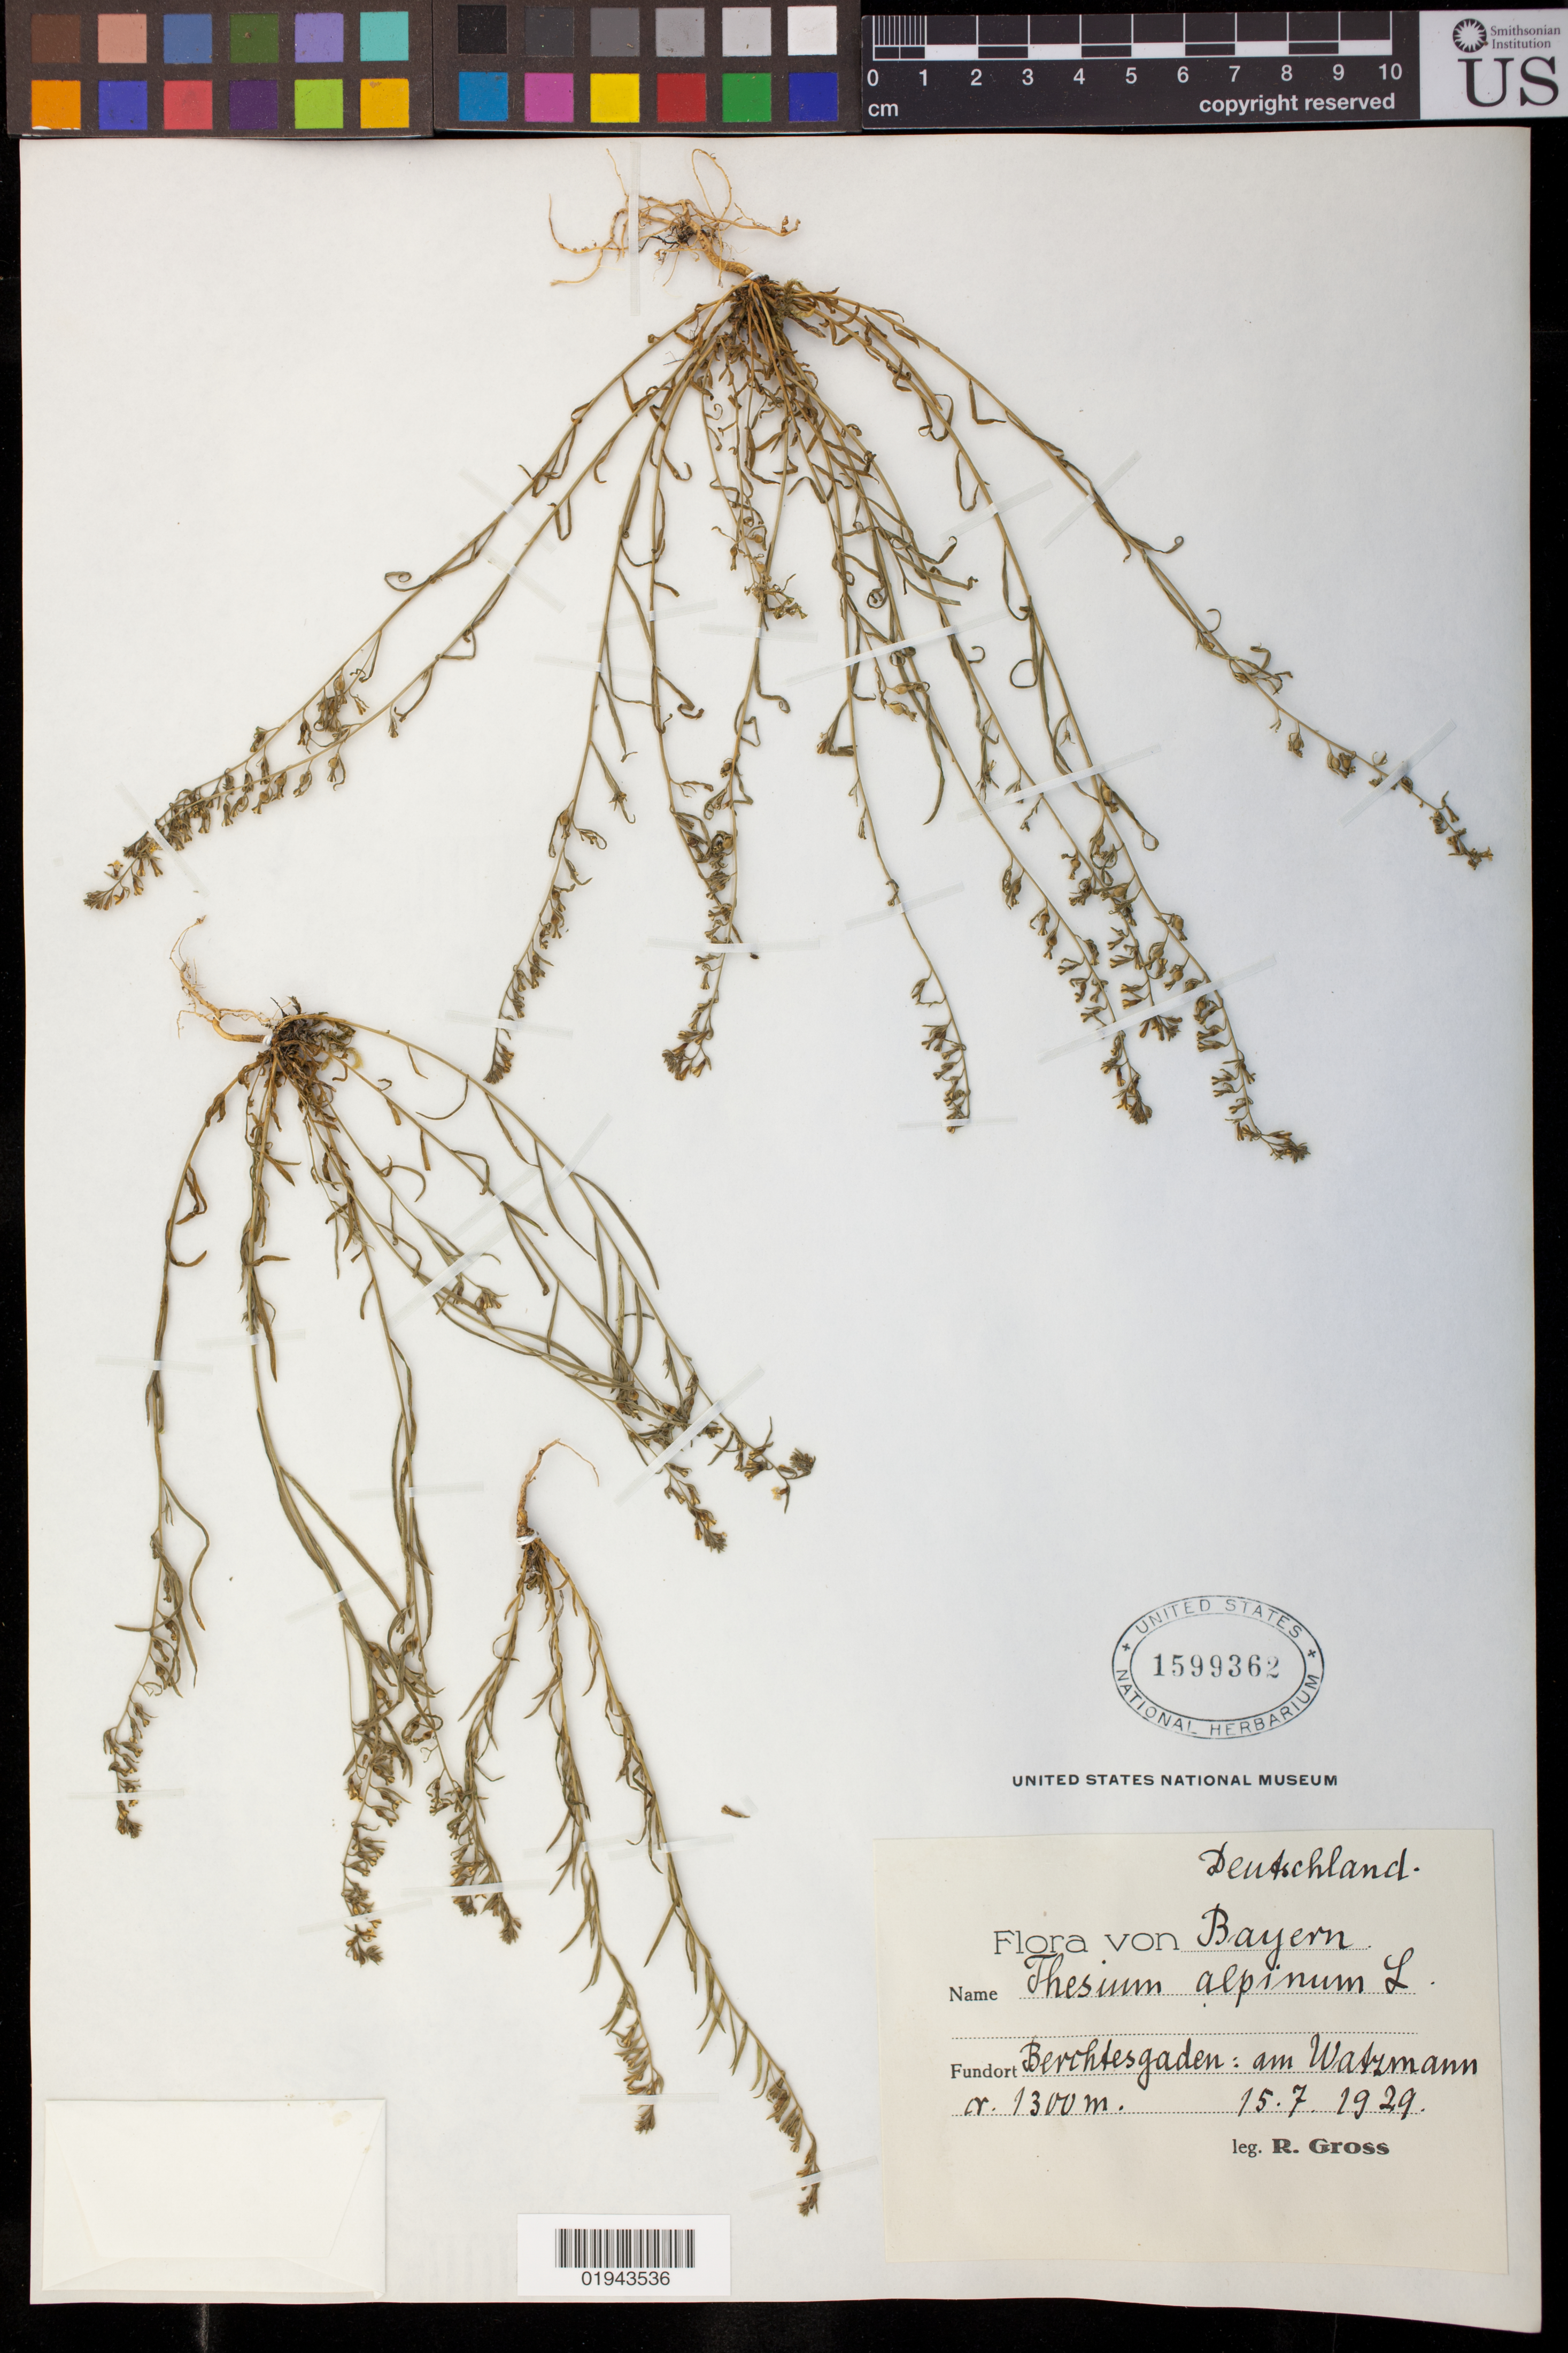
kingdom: Plantae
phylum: Tracheophyta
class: Magnoliopsida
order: Santalales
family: Thesiaceae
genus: Thesium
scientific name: Thesium alpinum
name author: L.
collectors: R. Gross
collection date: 1929-07-15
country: Germany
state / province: Bayern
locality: Berchtesgaden: am Watzmann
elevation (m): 1300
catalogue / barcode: US 1599362